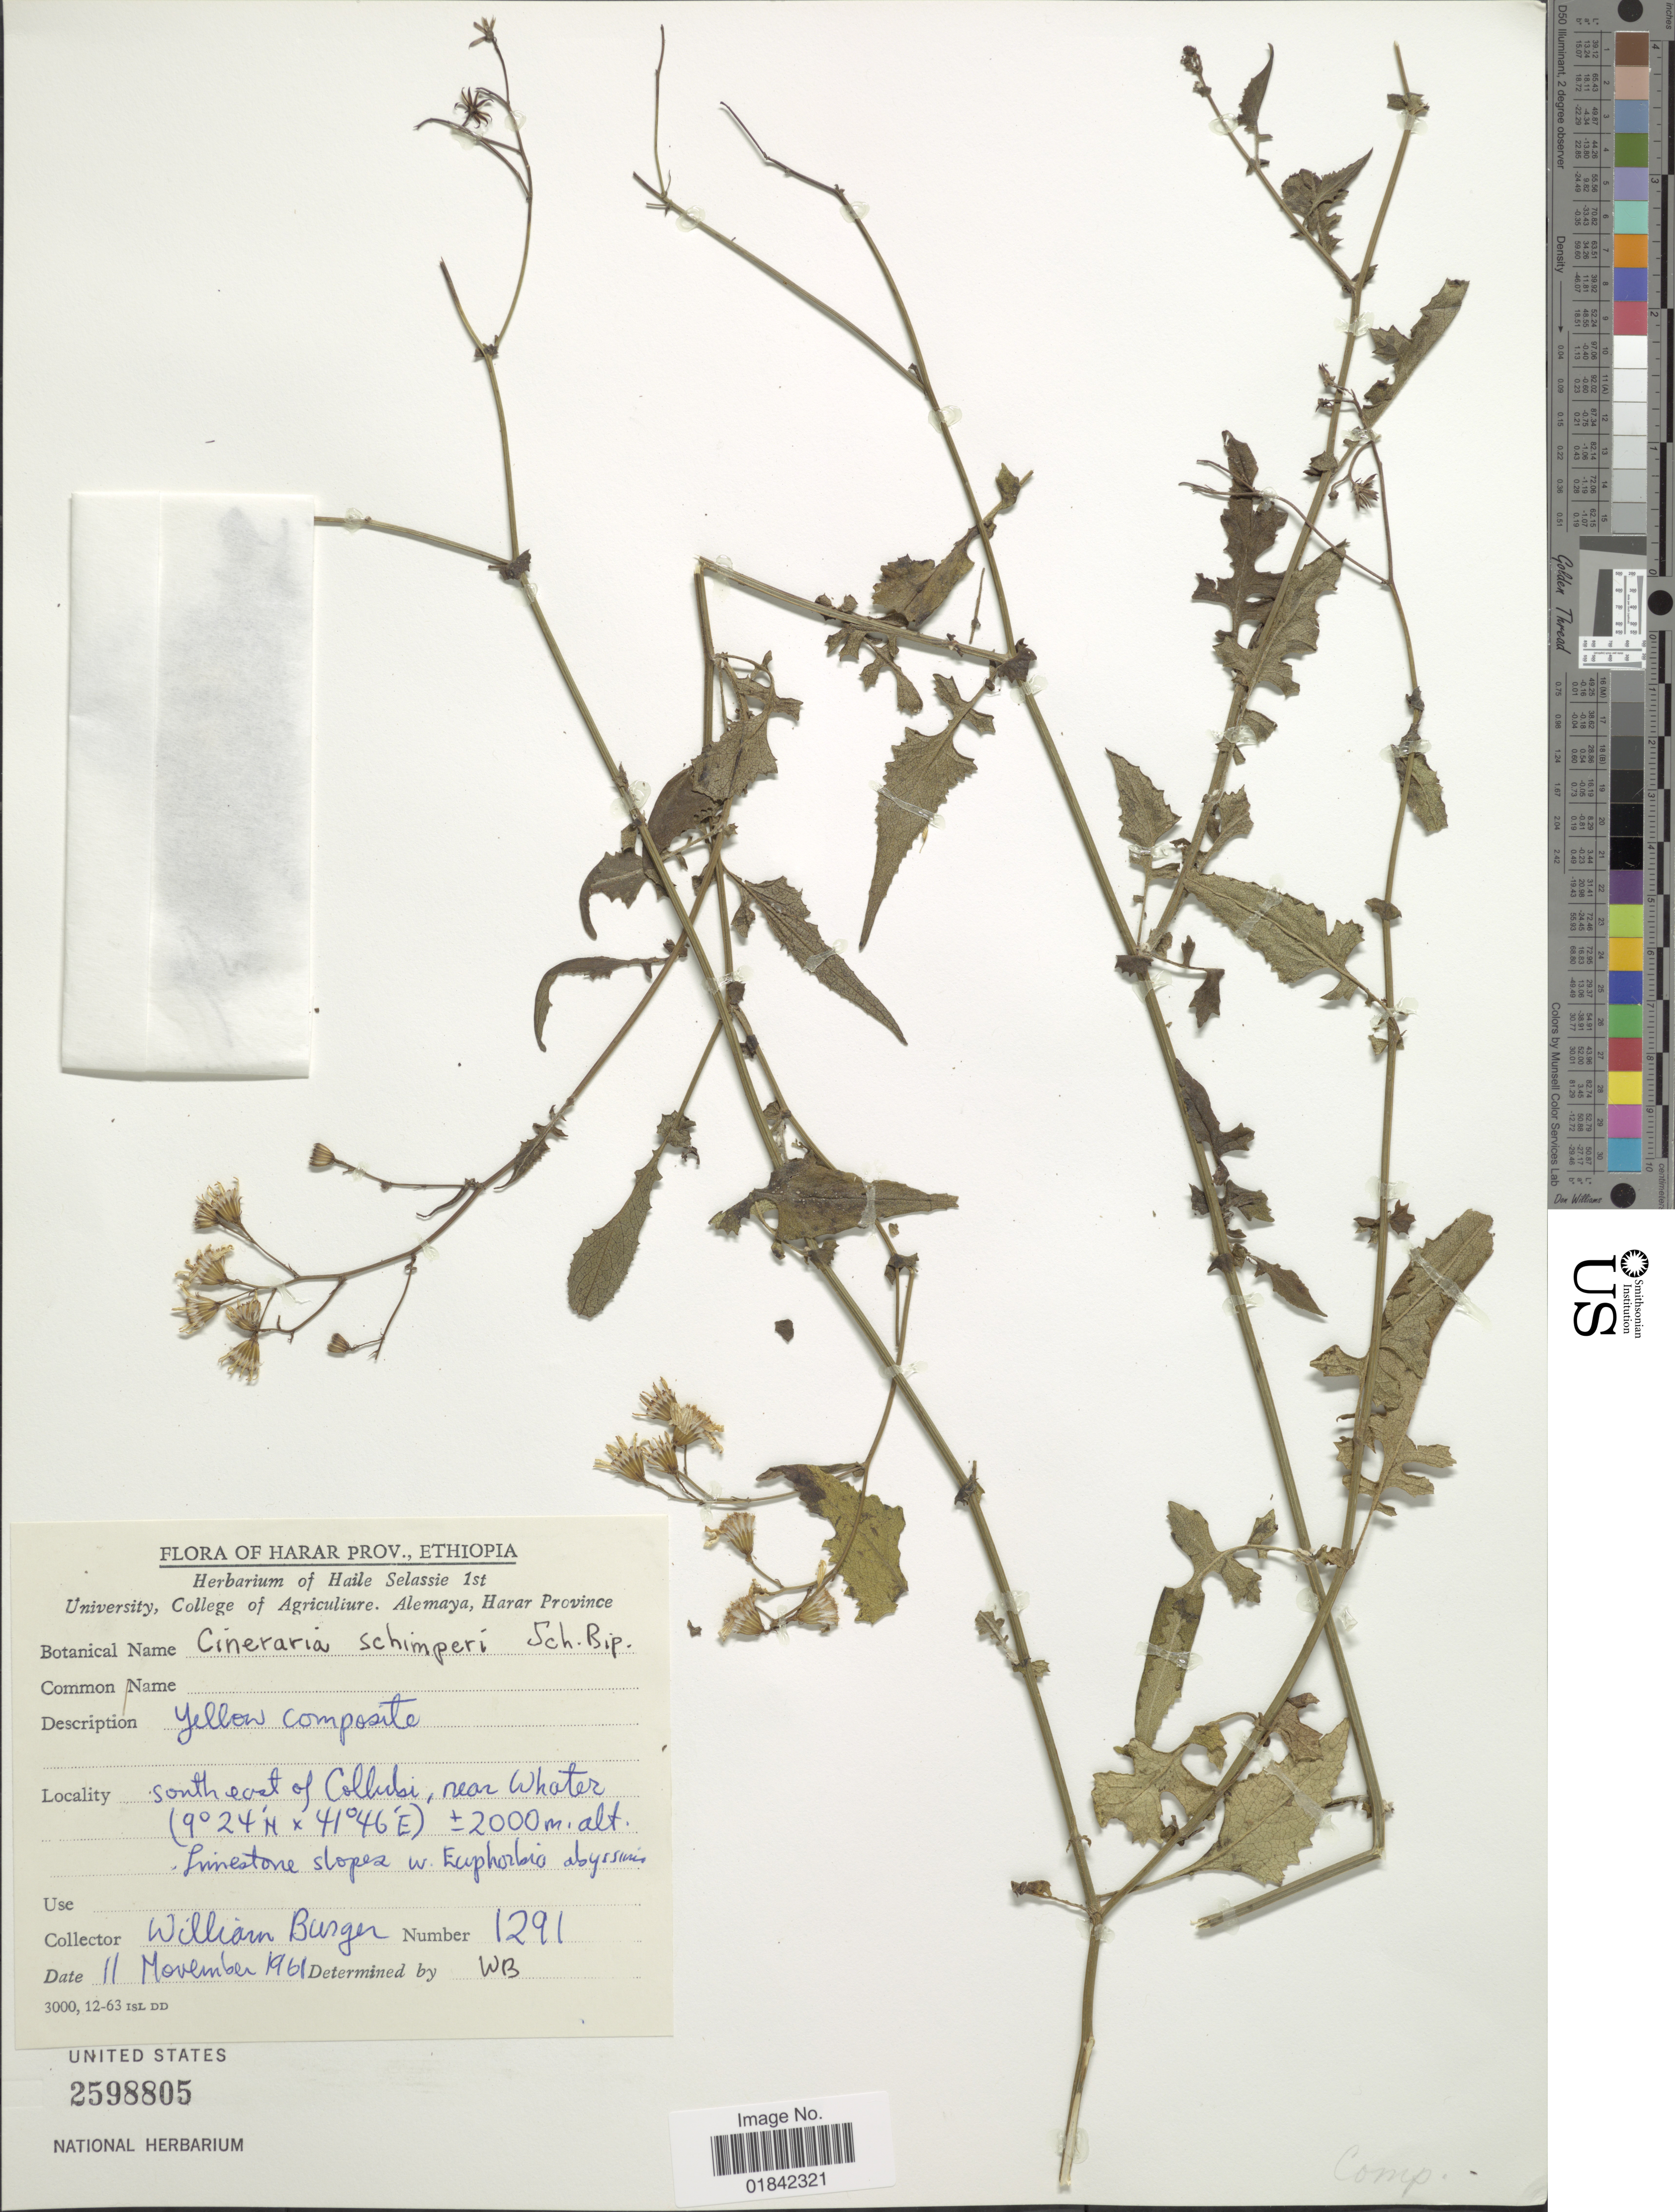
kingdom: Plantae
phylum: Tracheophyta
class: Magnoliopsida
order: Asterales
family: Asteraceae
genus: Senecio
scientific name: Senecio lyratipartitus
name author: A. Rich. ex Sch. Bip.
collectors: W. Burger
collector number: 1291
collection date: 1961-11-11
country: Ethiopia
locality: Harar Prov., South east of Collubi, near Whater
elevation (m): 2000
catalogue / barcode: US 2598805